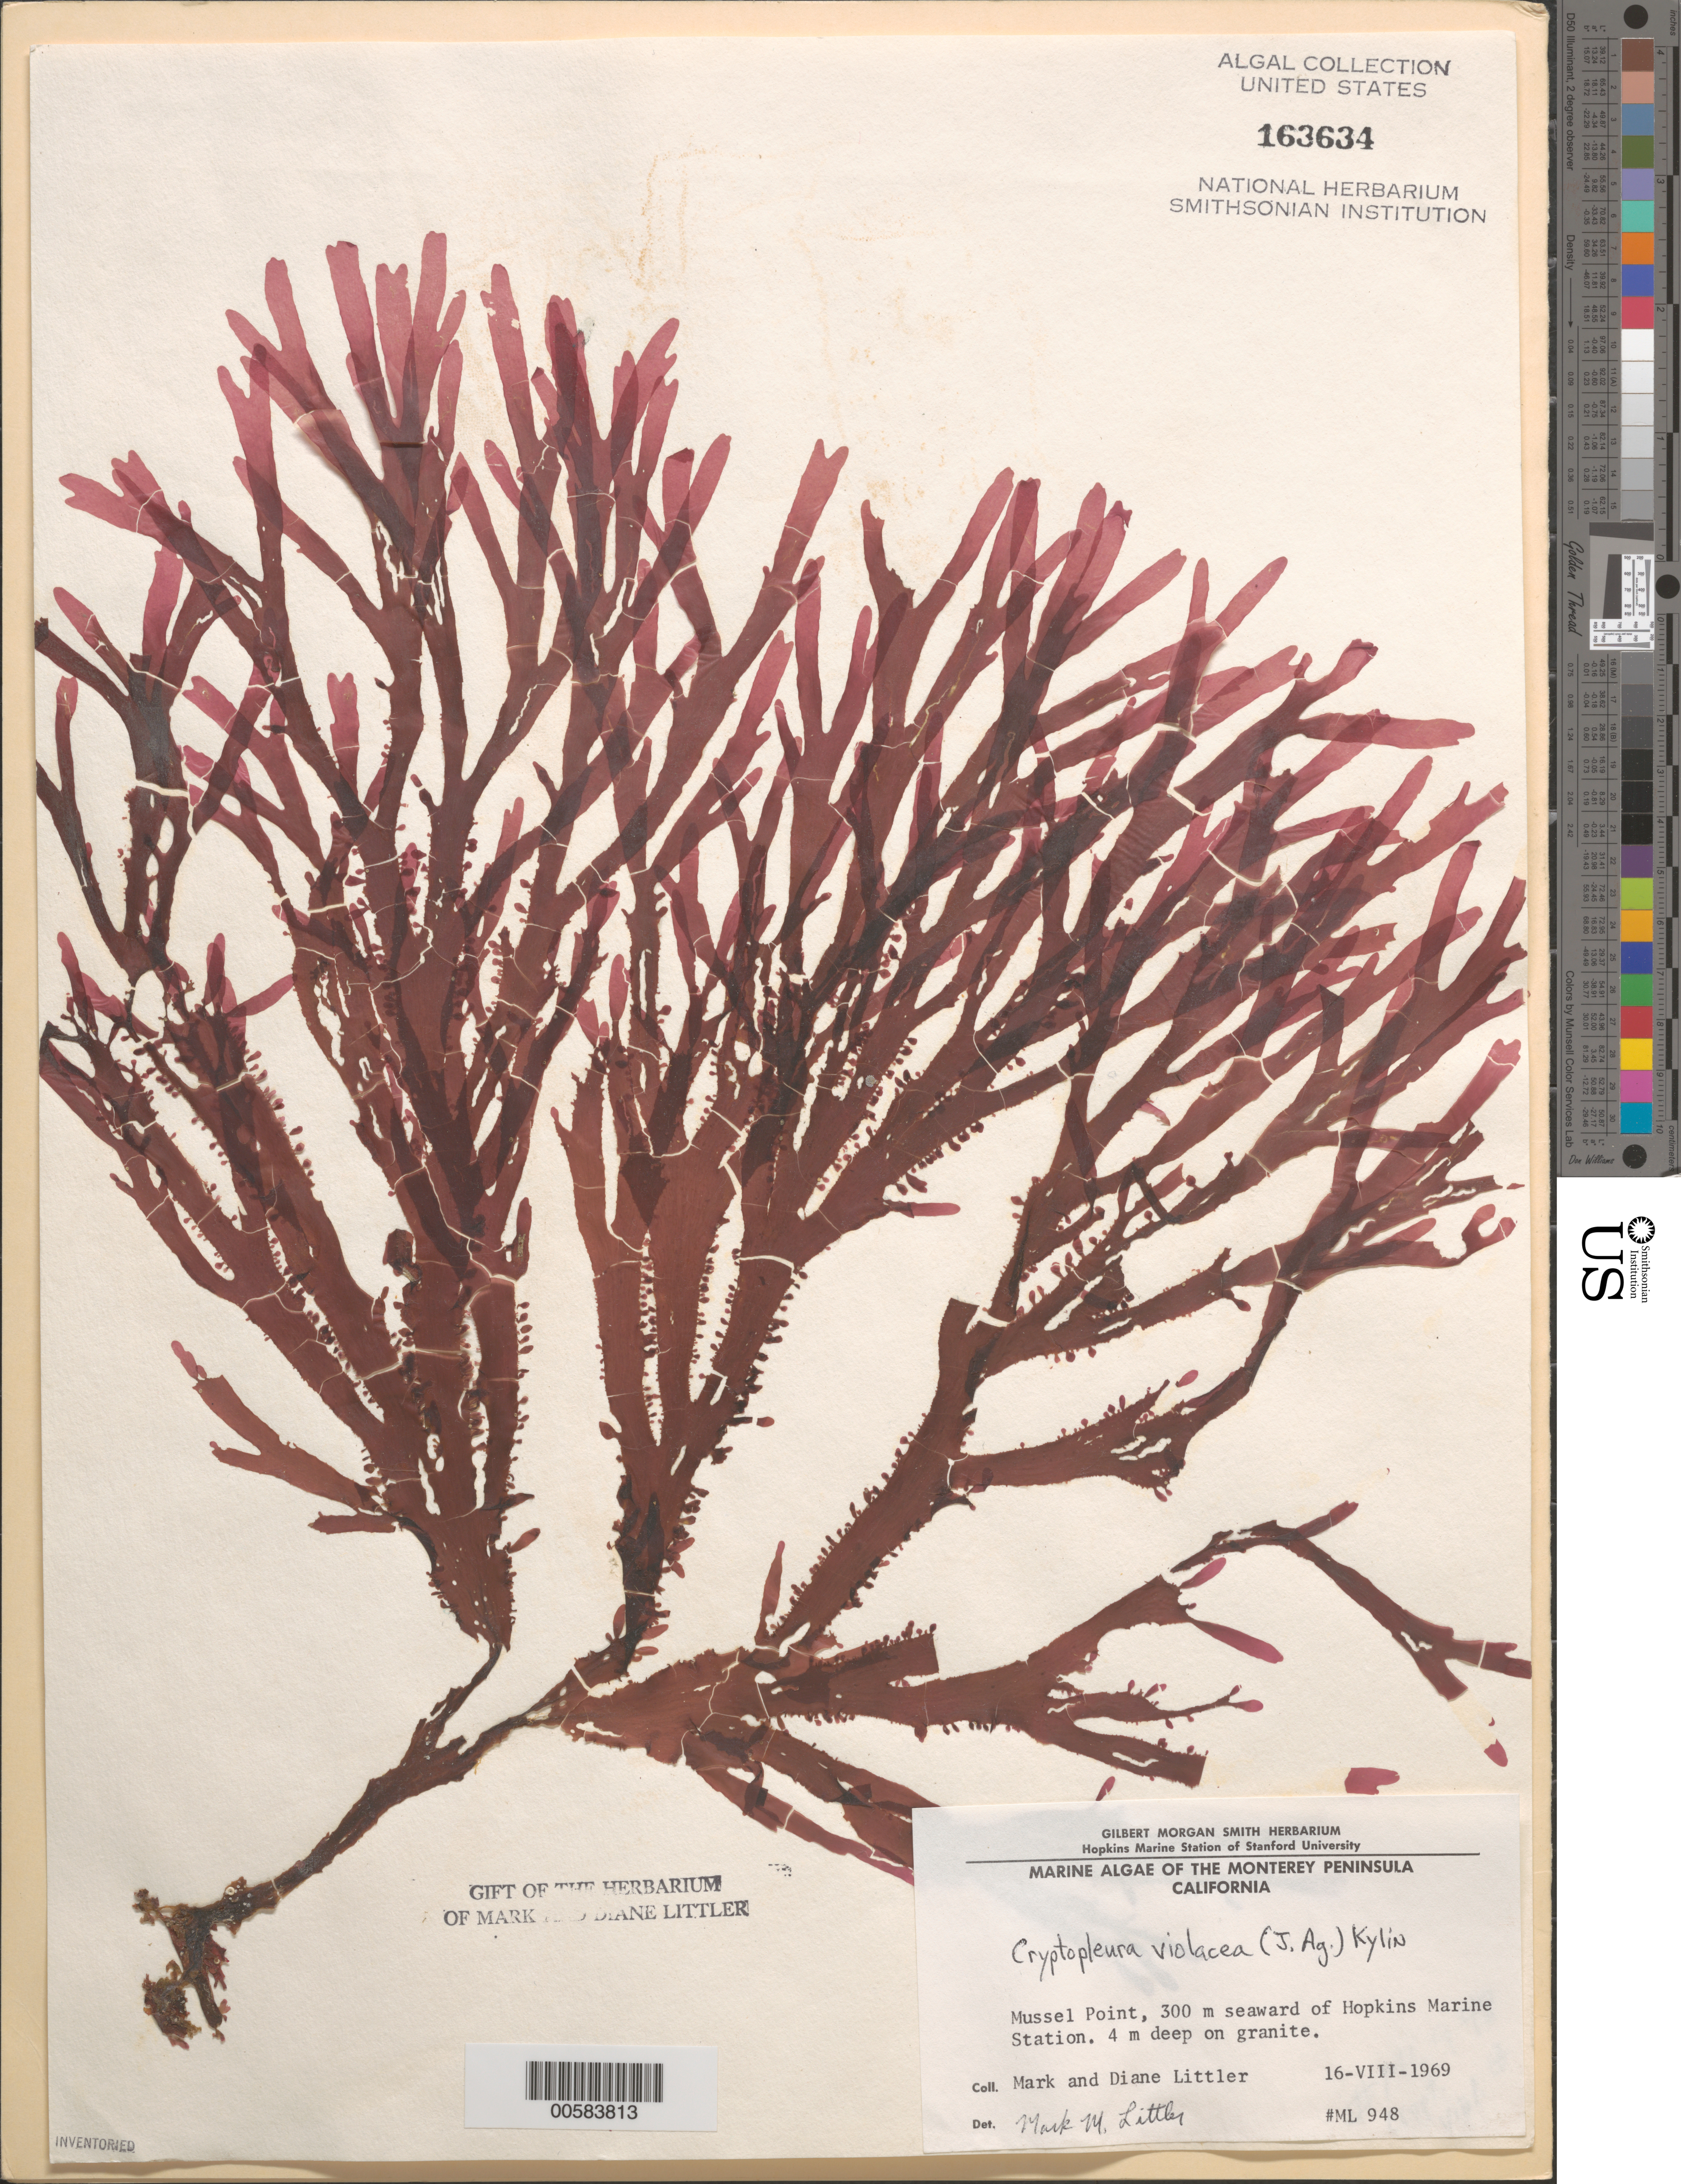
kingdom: Plantae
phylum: Rhodophyta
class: Florideophyceae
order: Ceramiales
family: Delesseriaceae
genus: Cryptopleura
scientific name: Cryptopleura violacea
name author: (J. Ag.) Kylin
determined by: Littler, M. M.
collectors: M. M. Littler & D. S. Littler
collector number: ML 948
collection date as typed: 16 Aug 1969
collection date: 1969-08-16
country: United States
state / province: California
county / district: Monterey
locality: Mussel Point, near Hopkins Marine Station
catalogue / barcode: US 163634